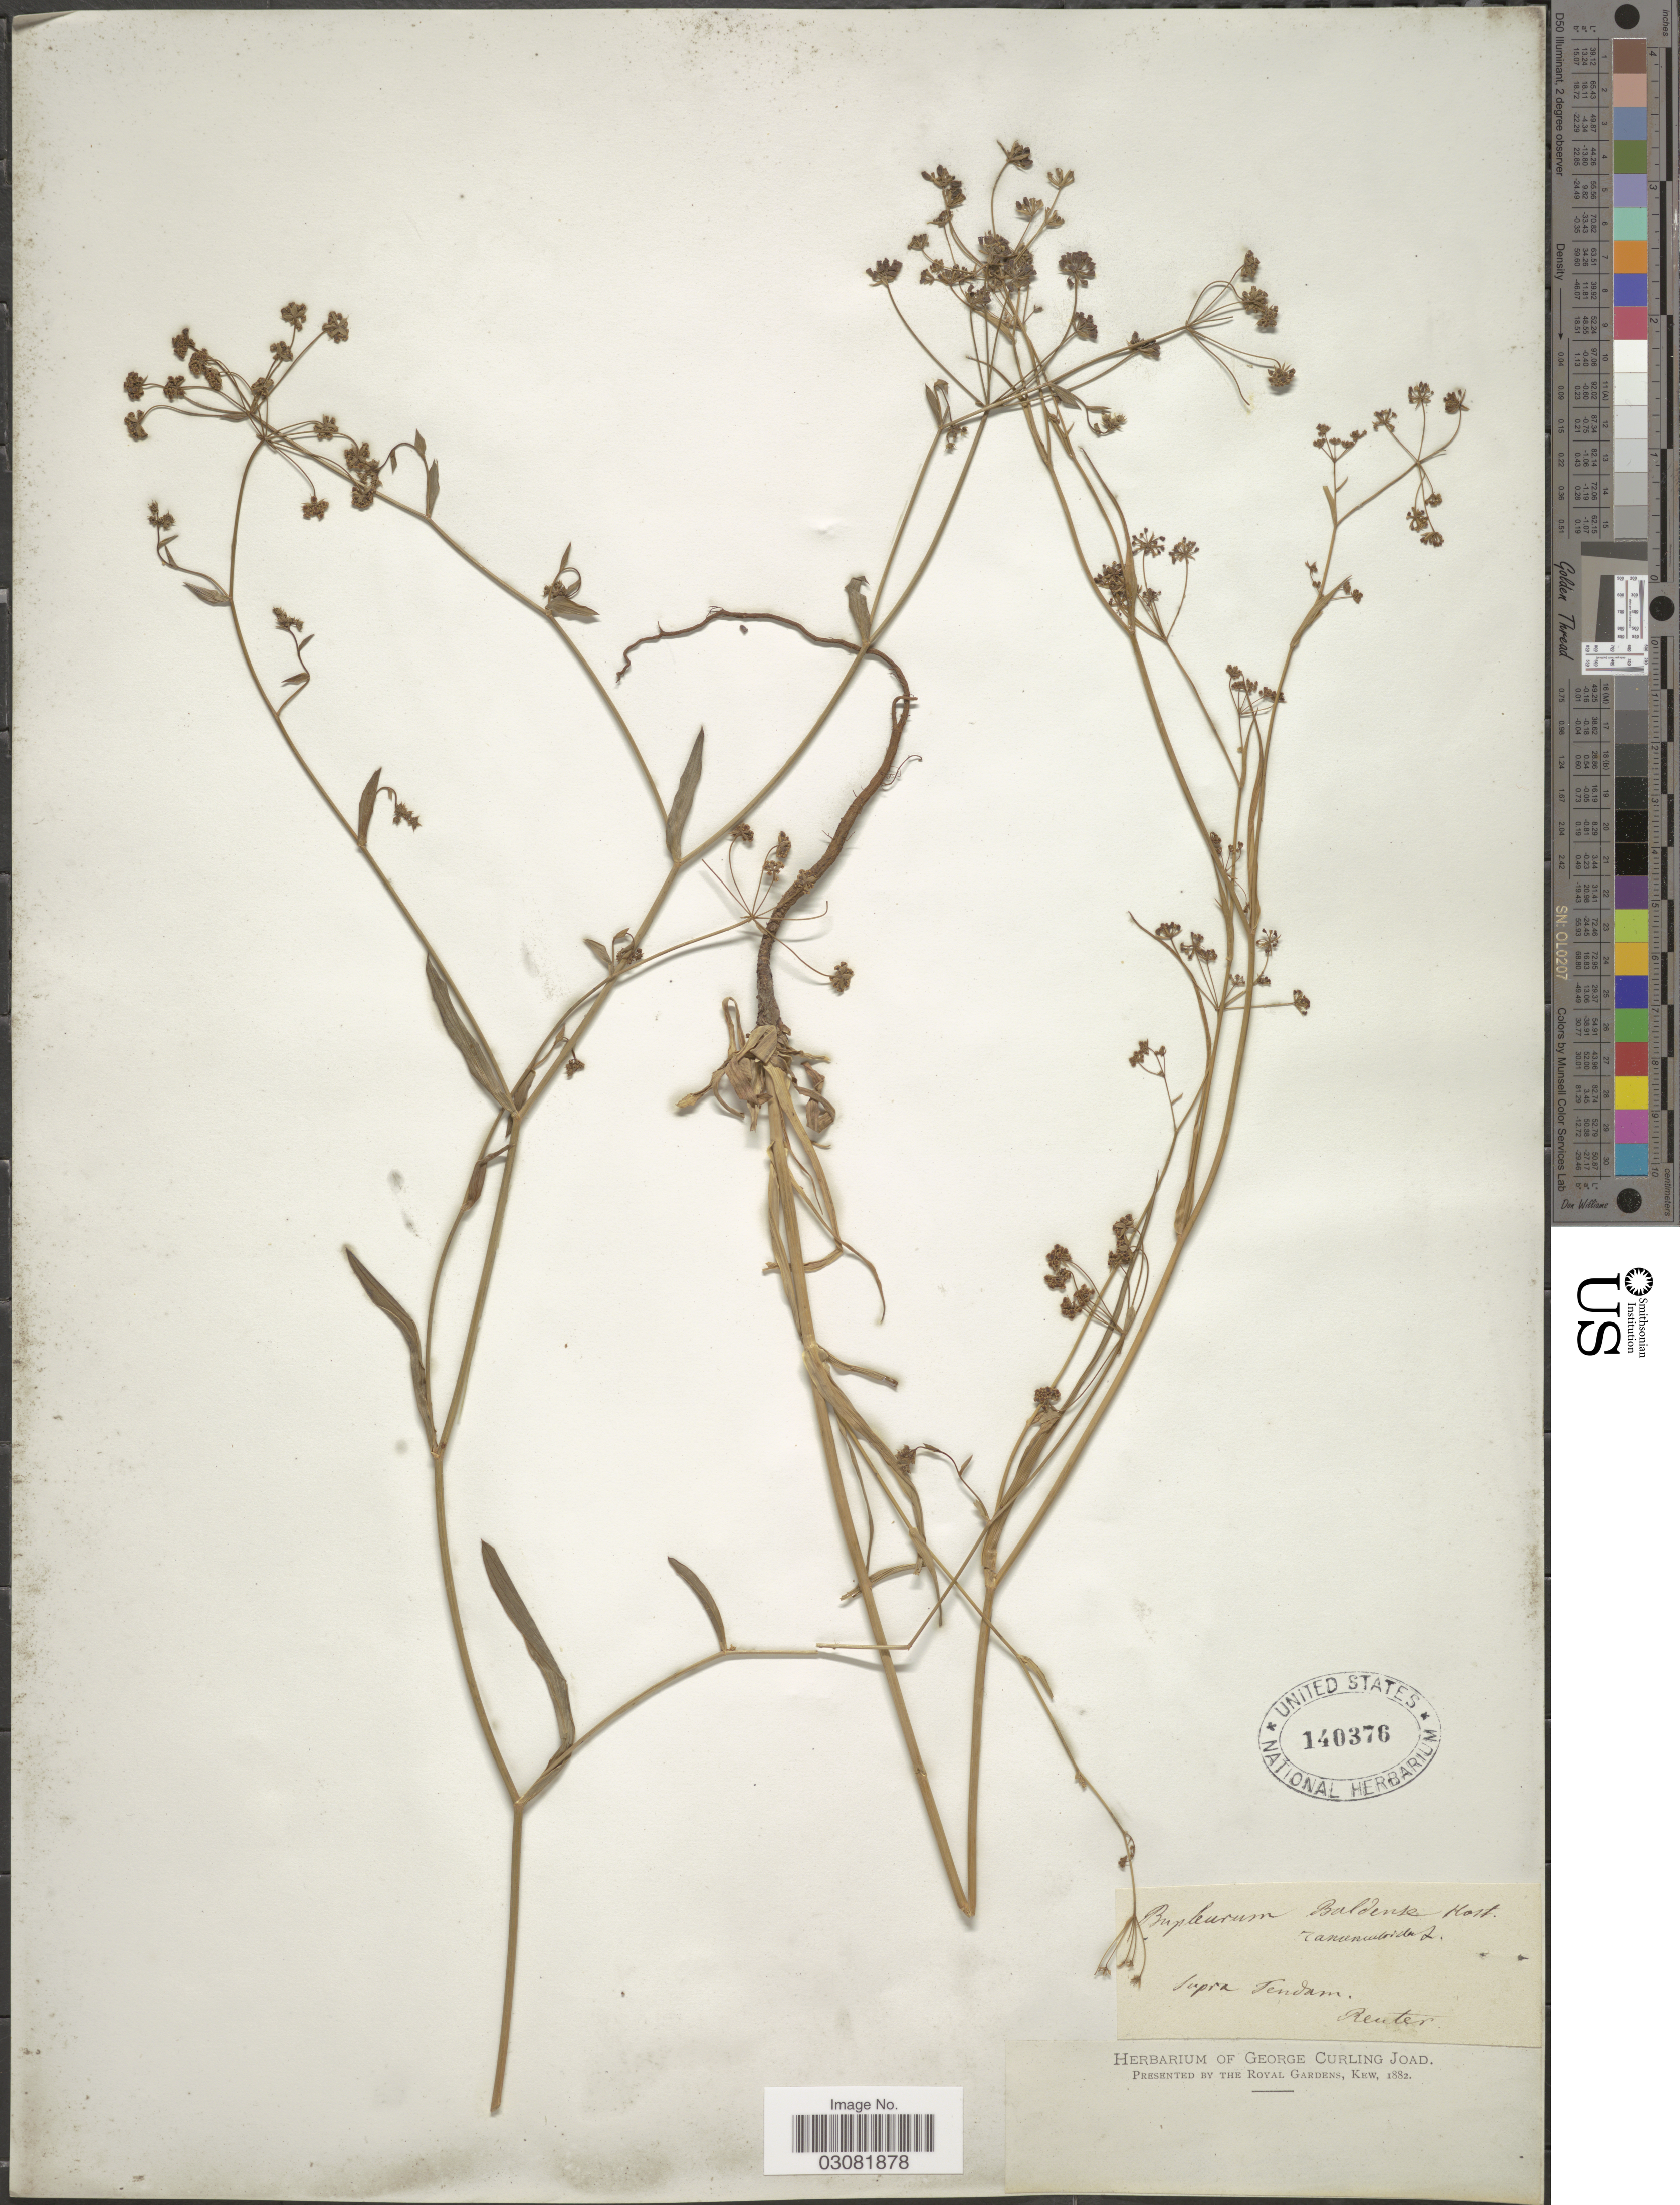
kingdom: Plantae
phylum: Tracheophyta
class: Magnoliopsida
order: Apiales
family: Apiaceae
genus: Bupleurum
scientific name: Bupleurum ranunculoides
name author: L.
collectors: -. Reuter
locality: Supra Tendam [interpreted].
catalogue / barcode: US 140376